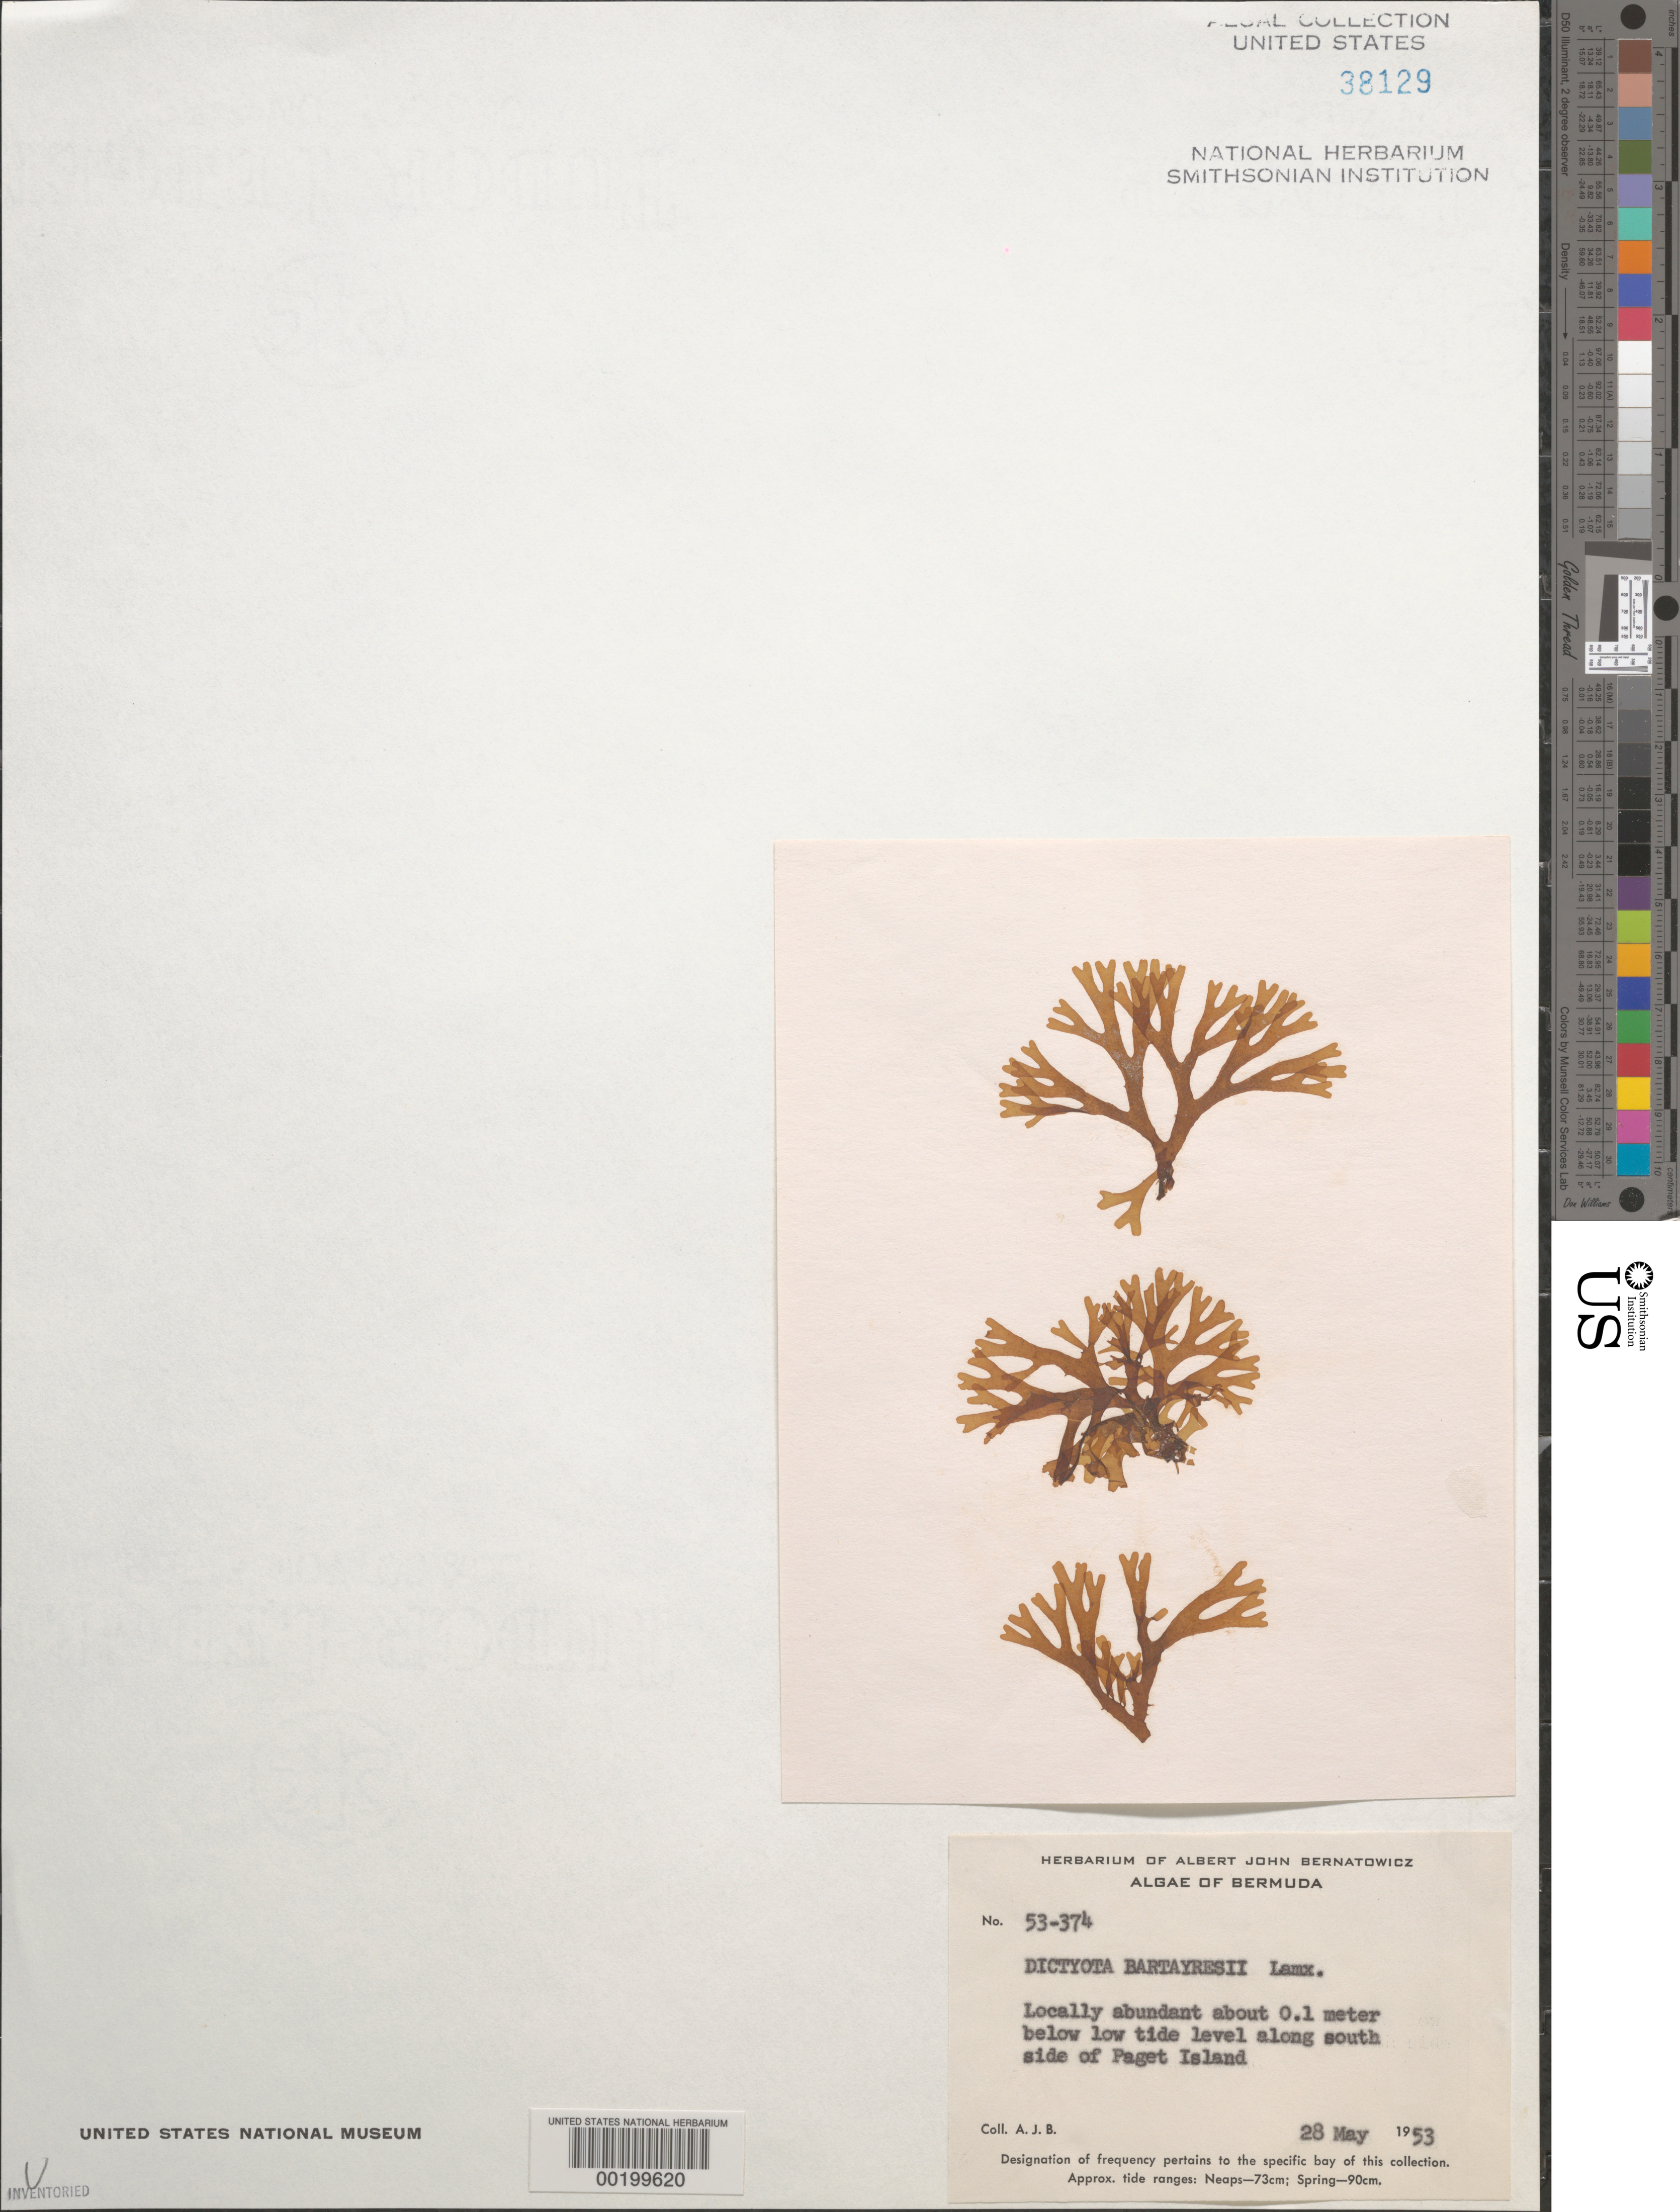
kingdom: Chromista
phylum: Ochrophyta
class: Phaeophyceae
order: Dictyotales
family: Dictyotaceae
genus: Dictyota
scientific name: Dictyota bartayresiana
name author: J.V.Lamouroux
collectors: A. Bernatowicz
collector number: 53-374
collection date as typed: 28 May 1953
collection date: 1953-05-28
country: Bermuda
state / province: Saint George's (parish)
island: Paget Island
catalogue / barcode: US 38129